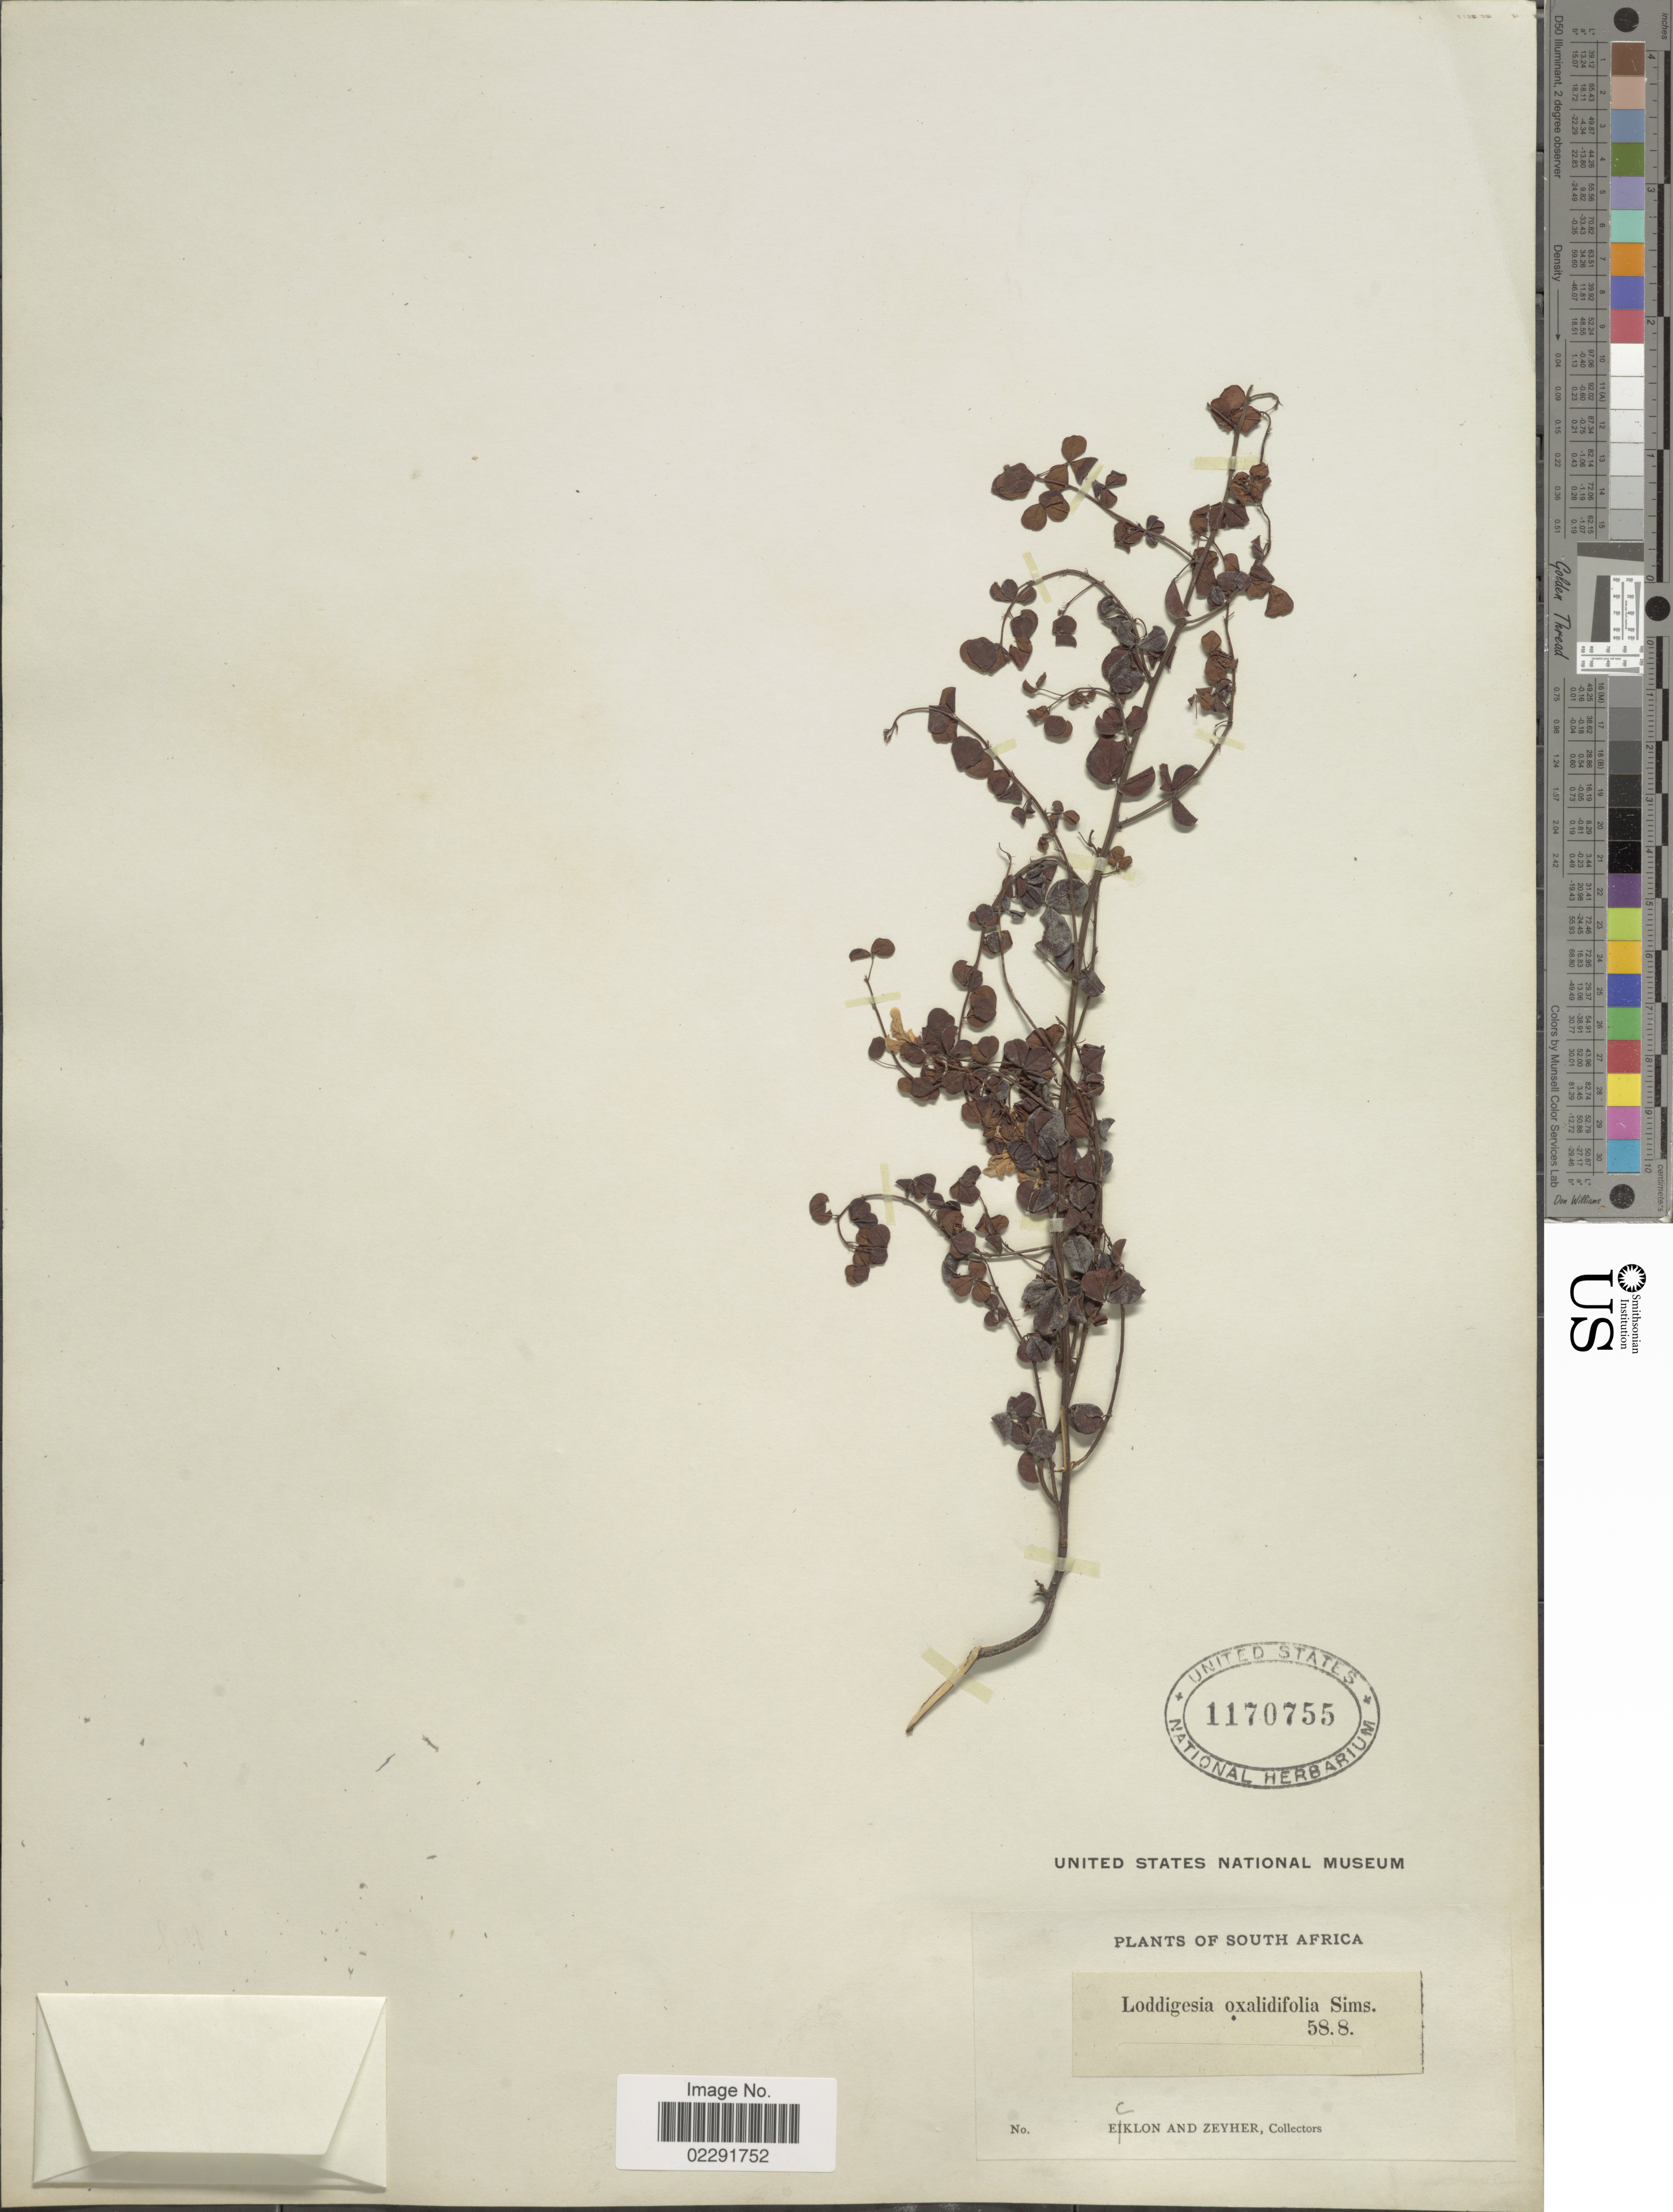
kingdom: Plantae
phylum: Tracheophyta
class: Magnoliopsida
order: Fabales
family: Fabaceae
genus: Hypocalyptus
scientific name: Hypocalyptus oxalidifolius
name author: (Sims) Baill.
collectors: -. Ecklon & -. Zeyher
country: South Africa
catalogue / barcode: US 1170755